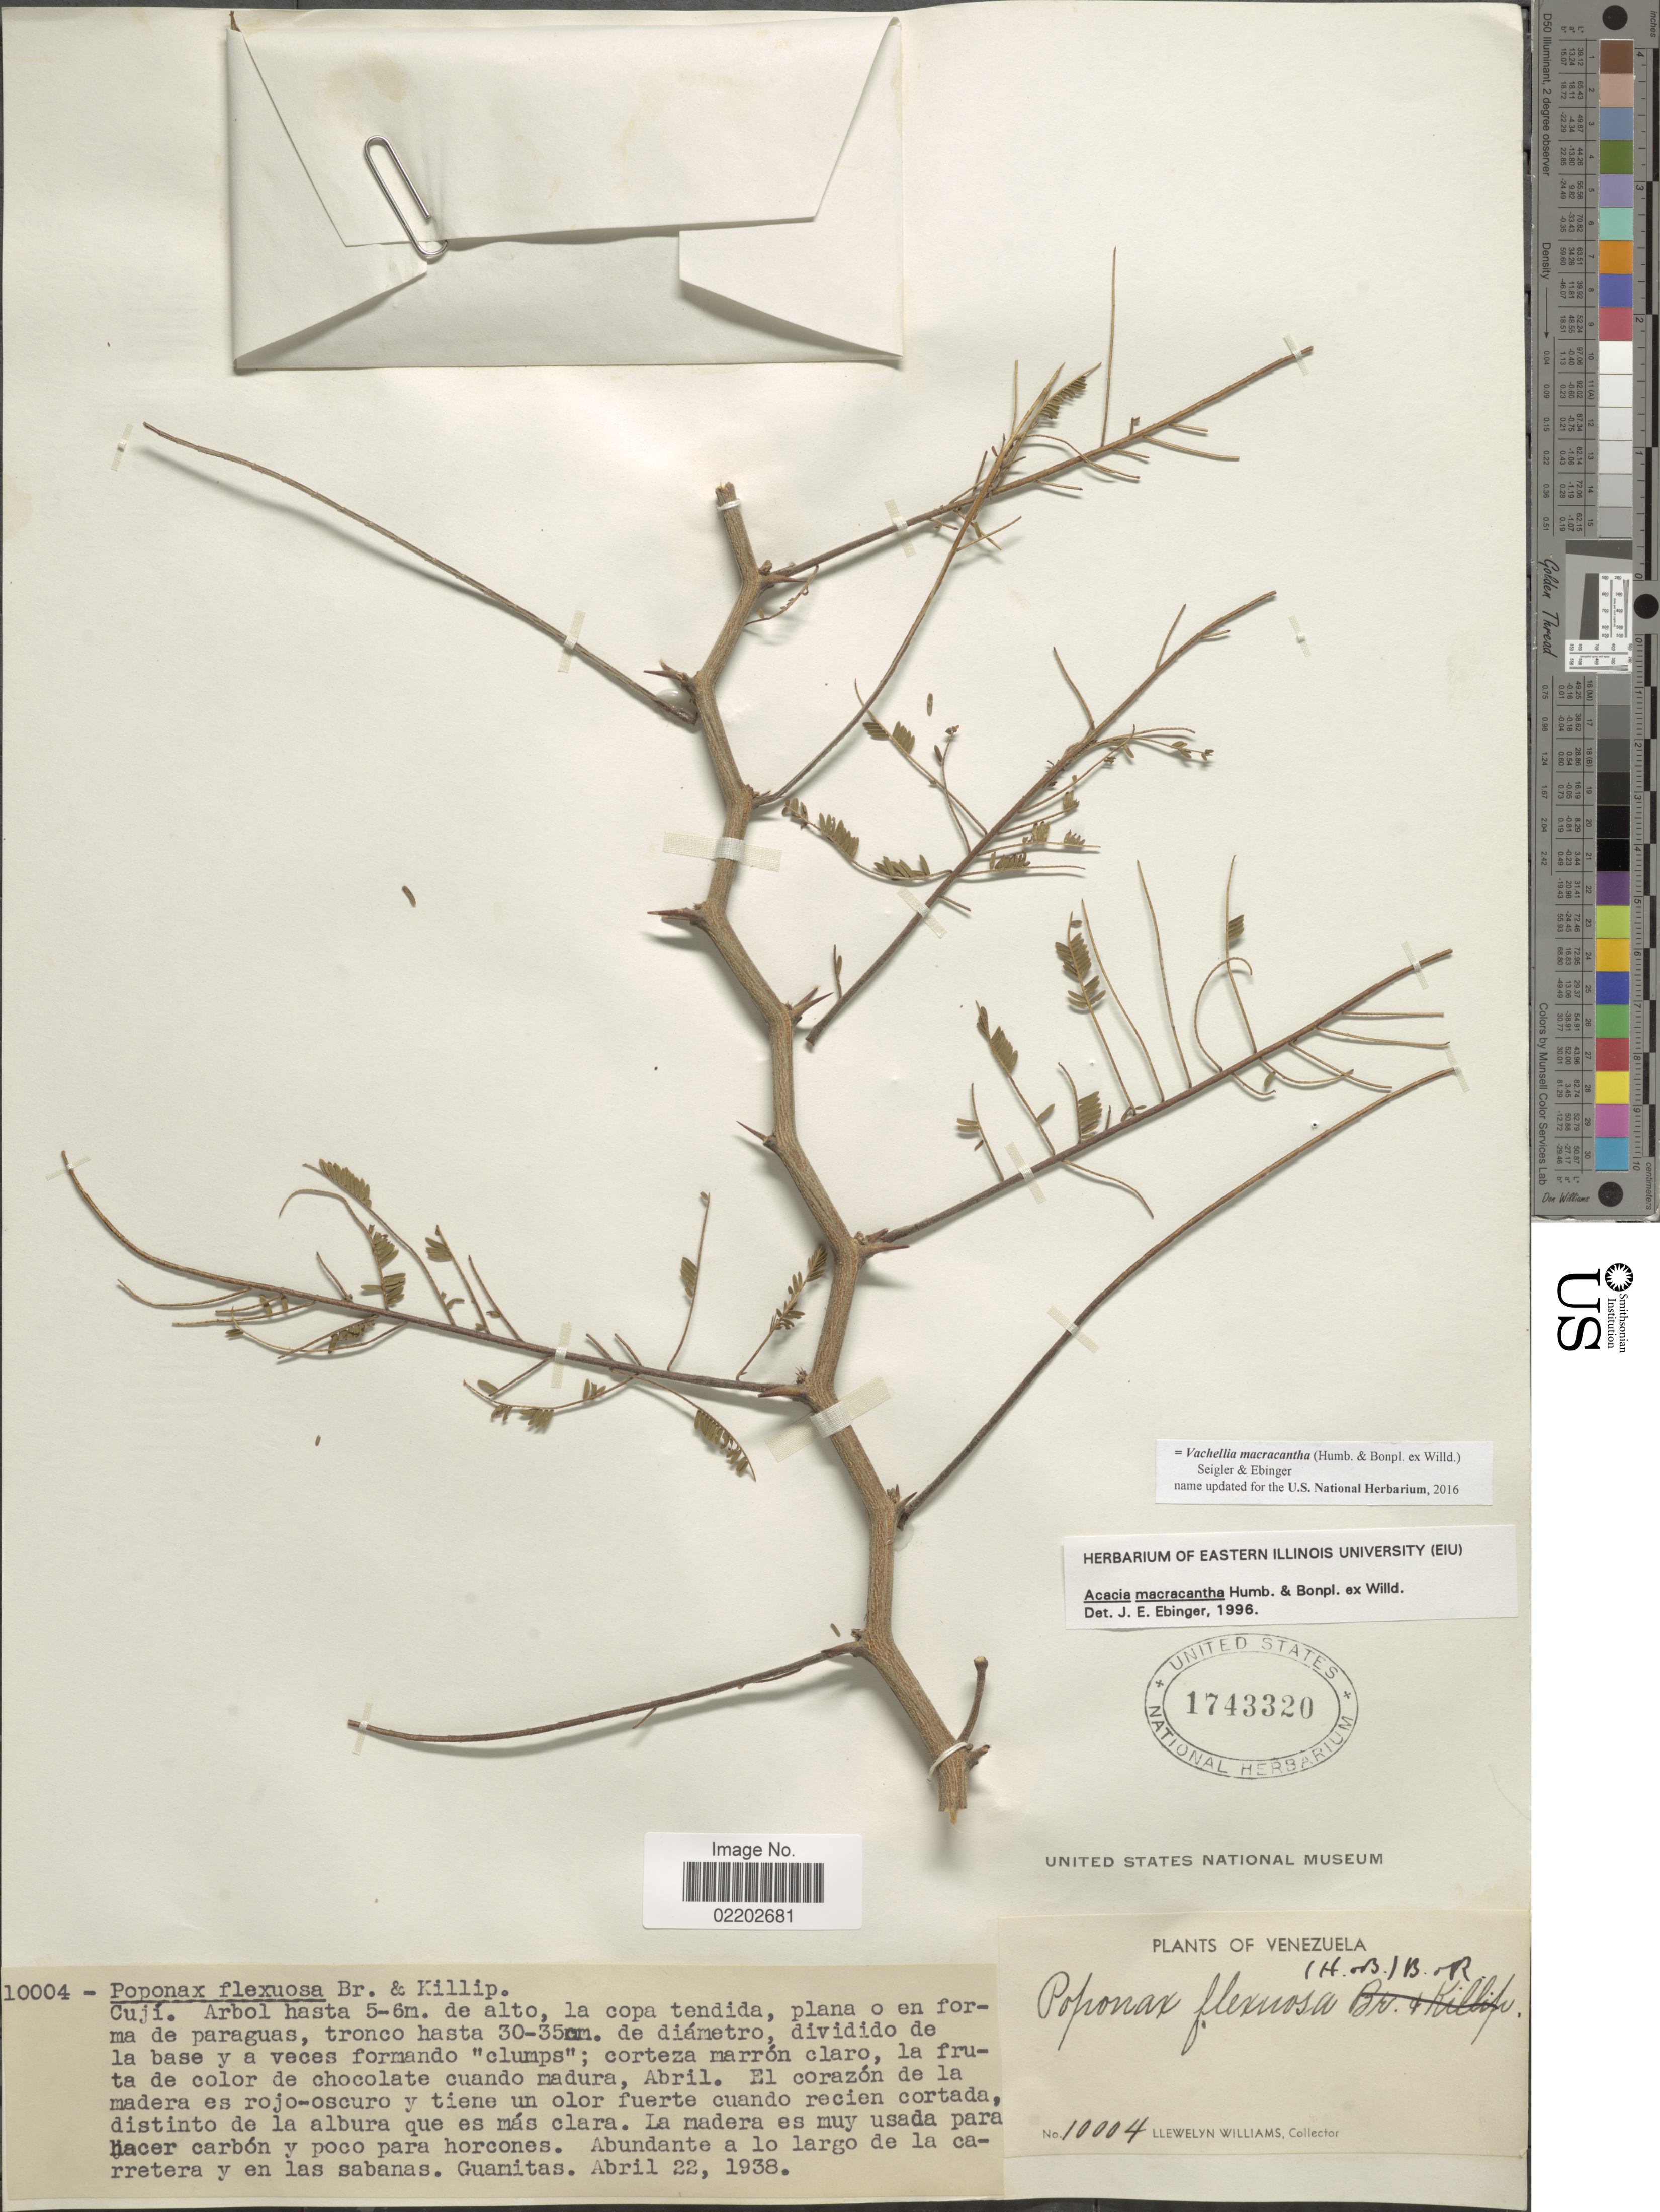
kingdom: Plantae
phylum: Tracheophyta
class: Magnoliopsida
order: Fabales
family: Fabaceae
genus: Vachellia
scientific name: Vachellia macracantha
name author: (Humb. & Bonpl. ex Willd.) Seigler & Ebinger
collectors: Ll. Williams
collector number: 10004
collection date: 1938-04-22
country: Venezuela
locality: Venezuela, Guamitas. Cuji.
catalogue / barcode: US 1743320